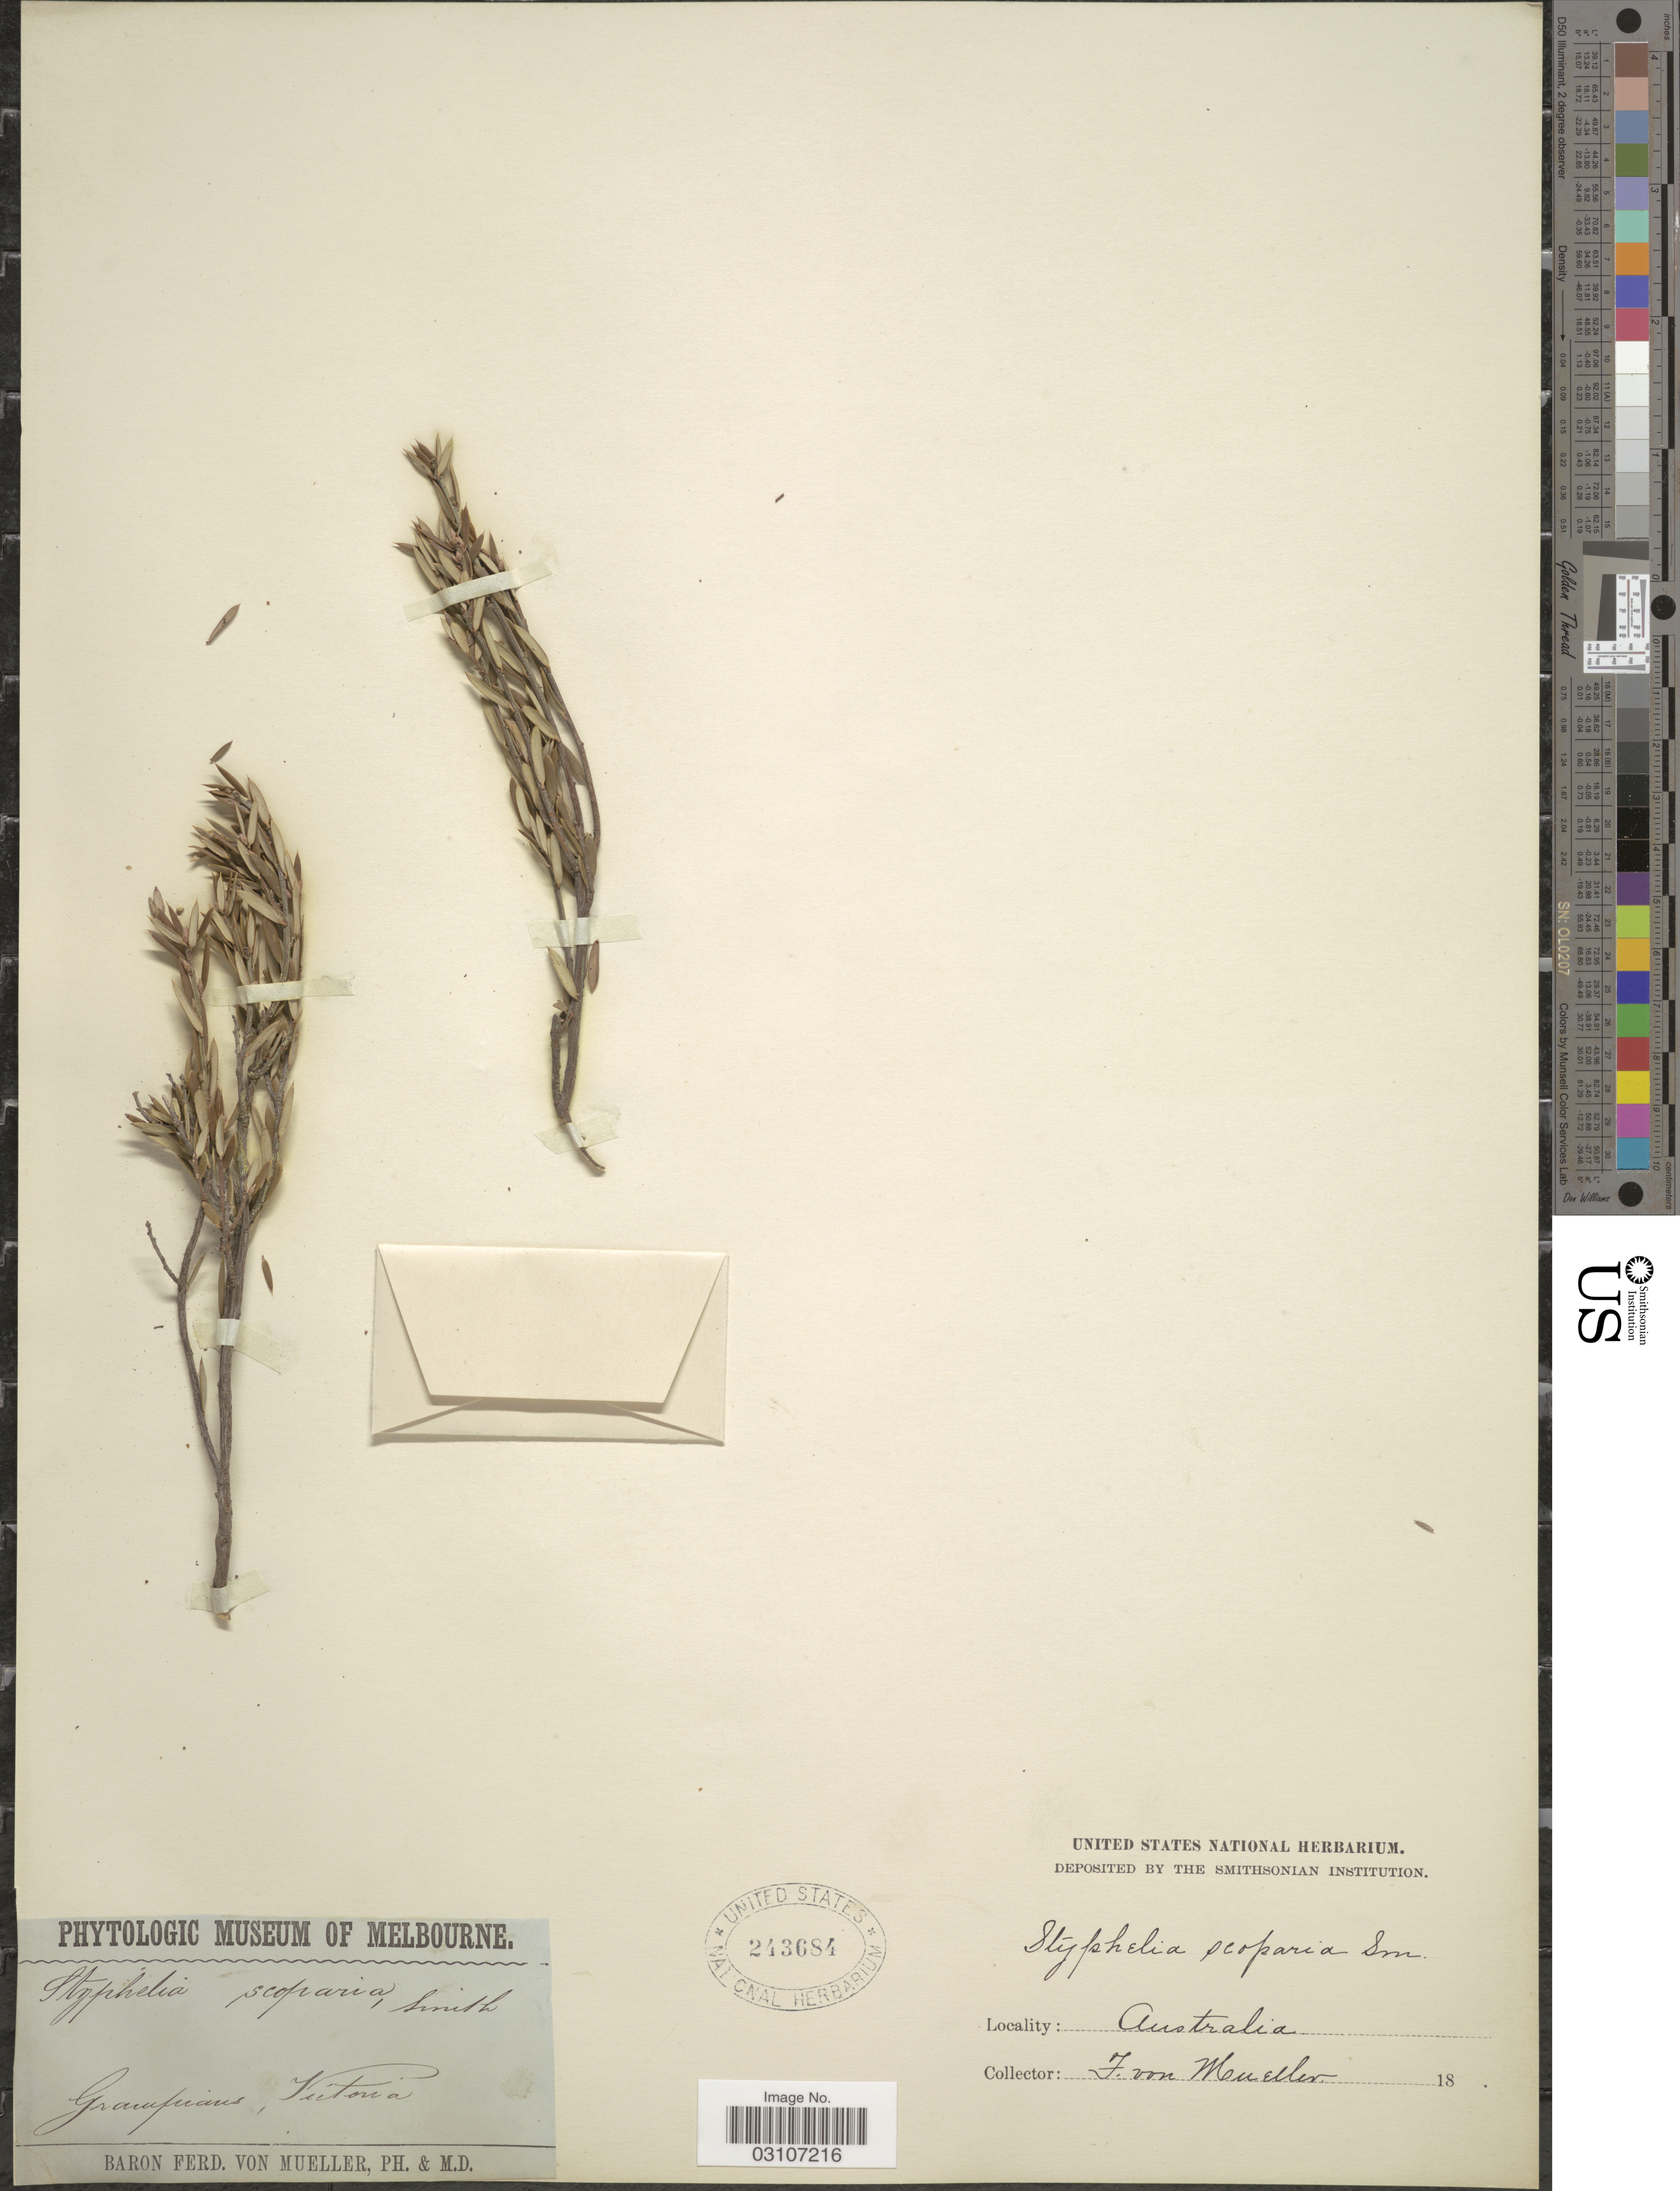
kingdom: Plantae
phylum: Tracheophyta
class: Magnoliopsida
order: Ericales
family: Ericaceae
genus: Monotoca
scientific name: Monotoca scoparia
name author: (Sm.) R. Br.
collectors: F. Mueller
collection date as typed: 18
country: Australia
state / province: Victoria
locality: Grampians, Victoria.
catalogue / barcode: US 243684